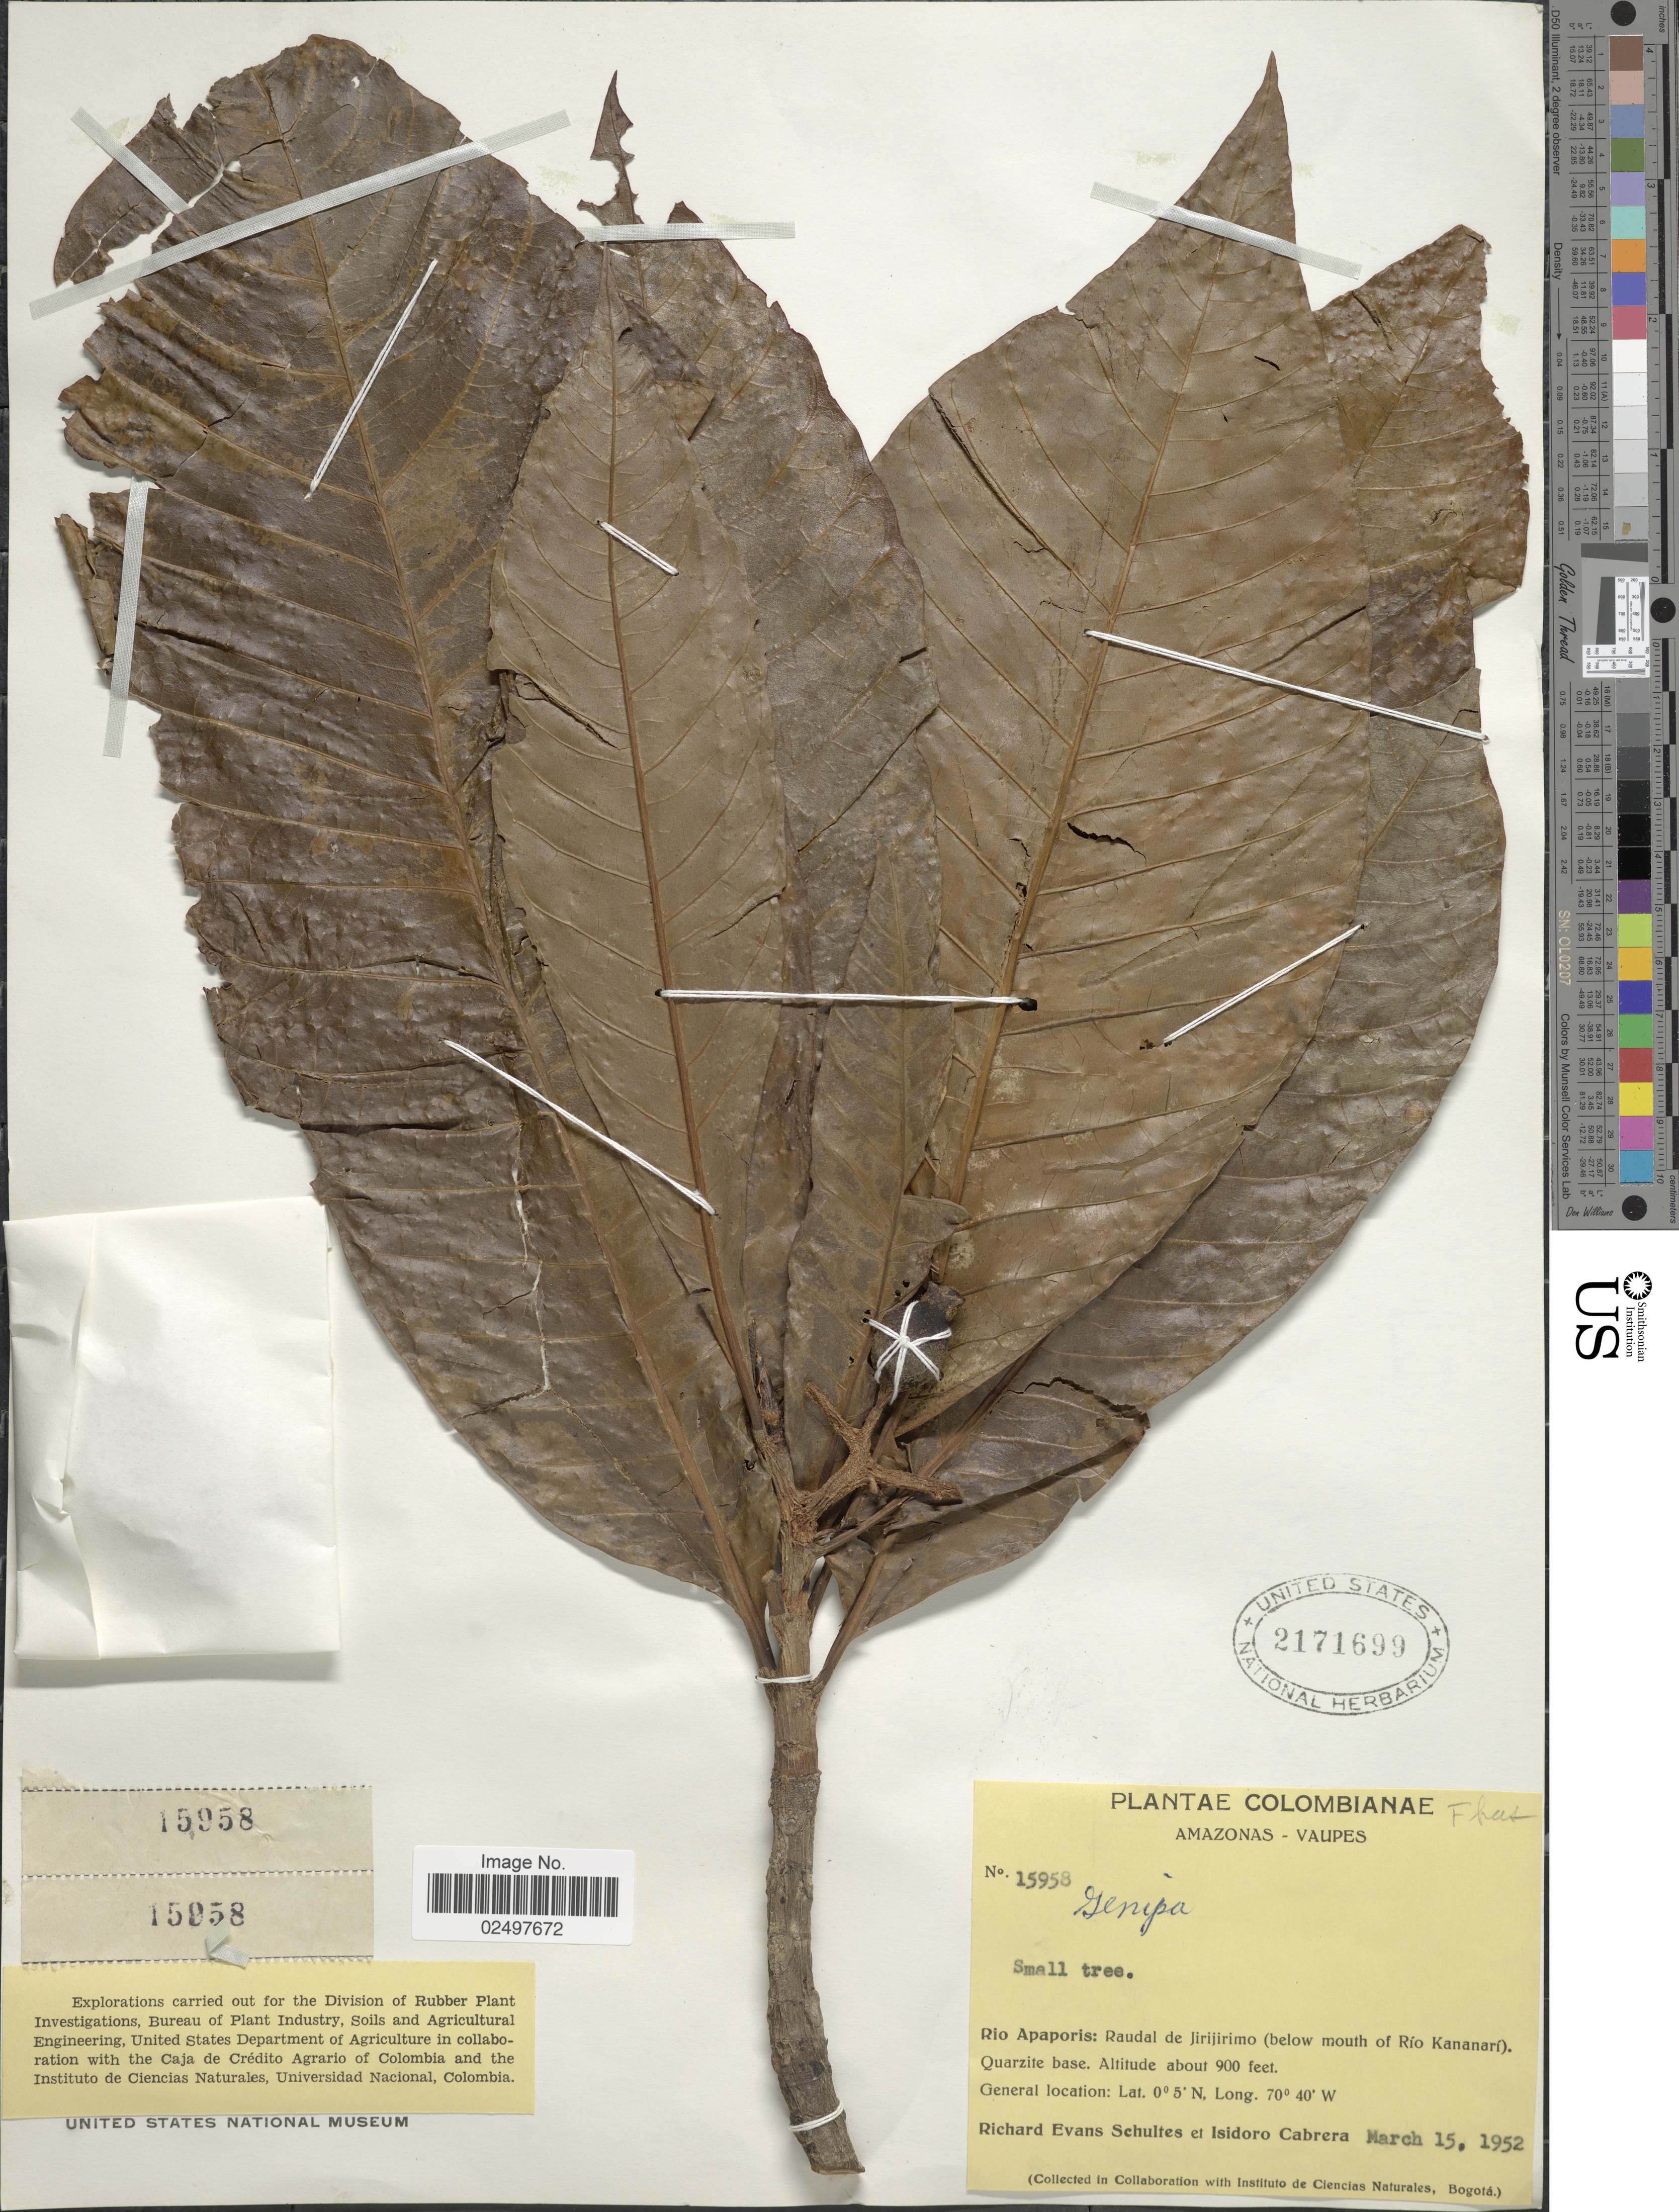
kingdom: Plantae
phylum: Tracheophyta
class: Magnoliopsida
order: Gentianales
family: Rubiaceae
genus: Genipa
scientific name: Genipa sp.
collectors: R. E. Schultes & I. Cabrera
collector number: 15958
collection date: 1952-03-15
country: Colombia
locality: Amazonas-Vaupes. Rio Apaporis: Raudal de Jirijirimo (below mouth of Rio Kananari). Quarzite base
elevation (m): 274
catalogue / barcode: US 2171699